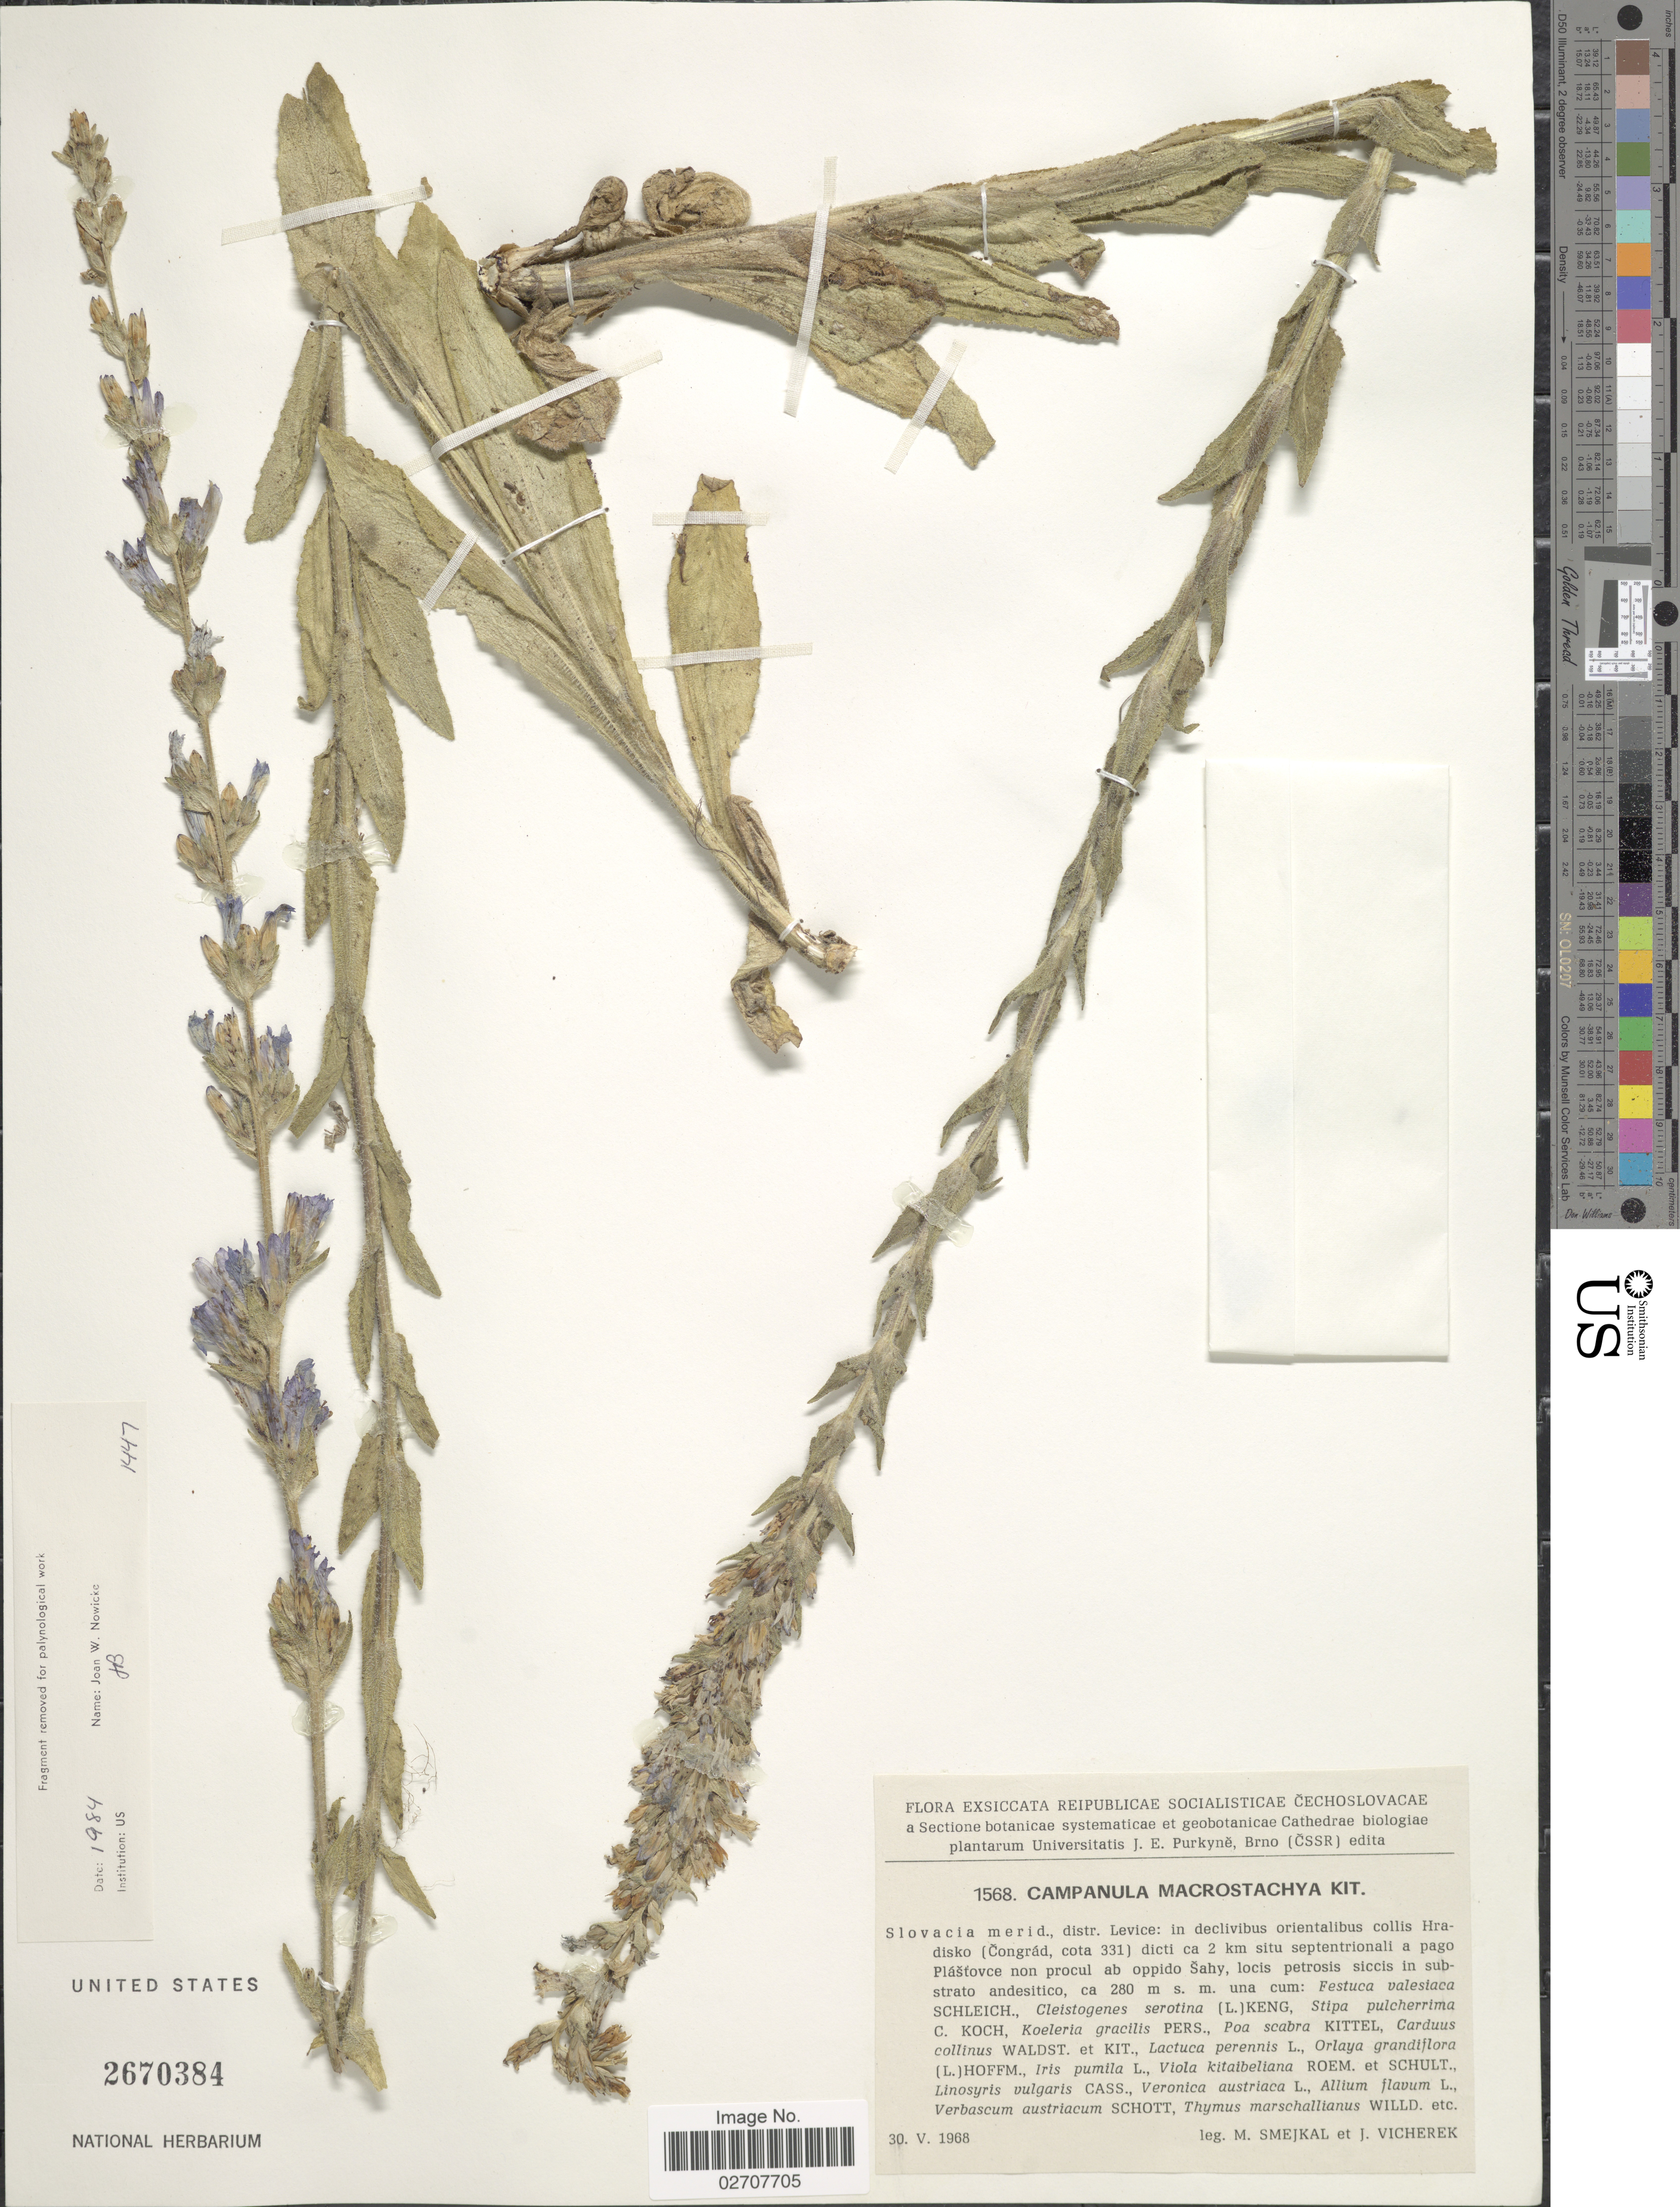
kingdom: Plantae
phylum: Tracheophyta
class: Magnoliopsida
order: Asterales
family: Campanulaceae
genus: Campanula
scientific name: Campanula macrostachya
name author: Waldst. & Kit. ex Willd.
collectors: Smejkal, M. & Vicherek, J.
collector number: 1568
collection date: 1968-05-30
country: Slovakia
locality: Reipublicae Socialisticae Cechoslovacae. Slovacia merid., distr. Levice: in declivibus orientalibus collis Hradisko (Congrad, cota 331) dicti ca 2 km situ septentrionali a pago Plastovce non procul ab oppido Sahy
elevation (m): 280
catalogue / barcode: US 2670384